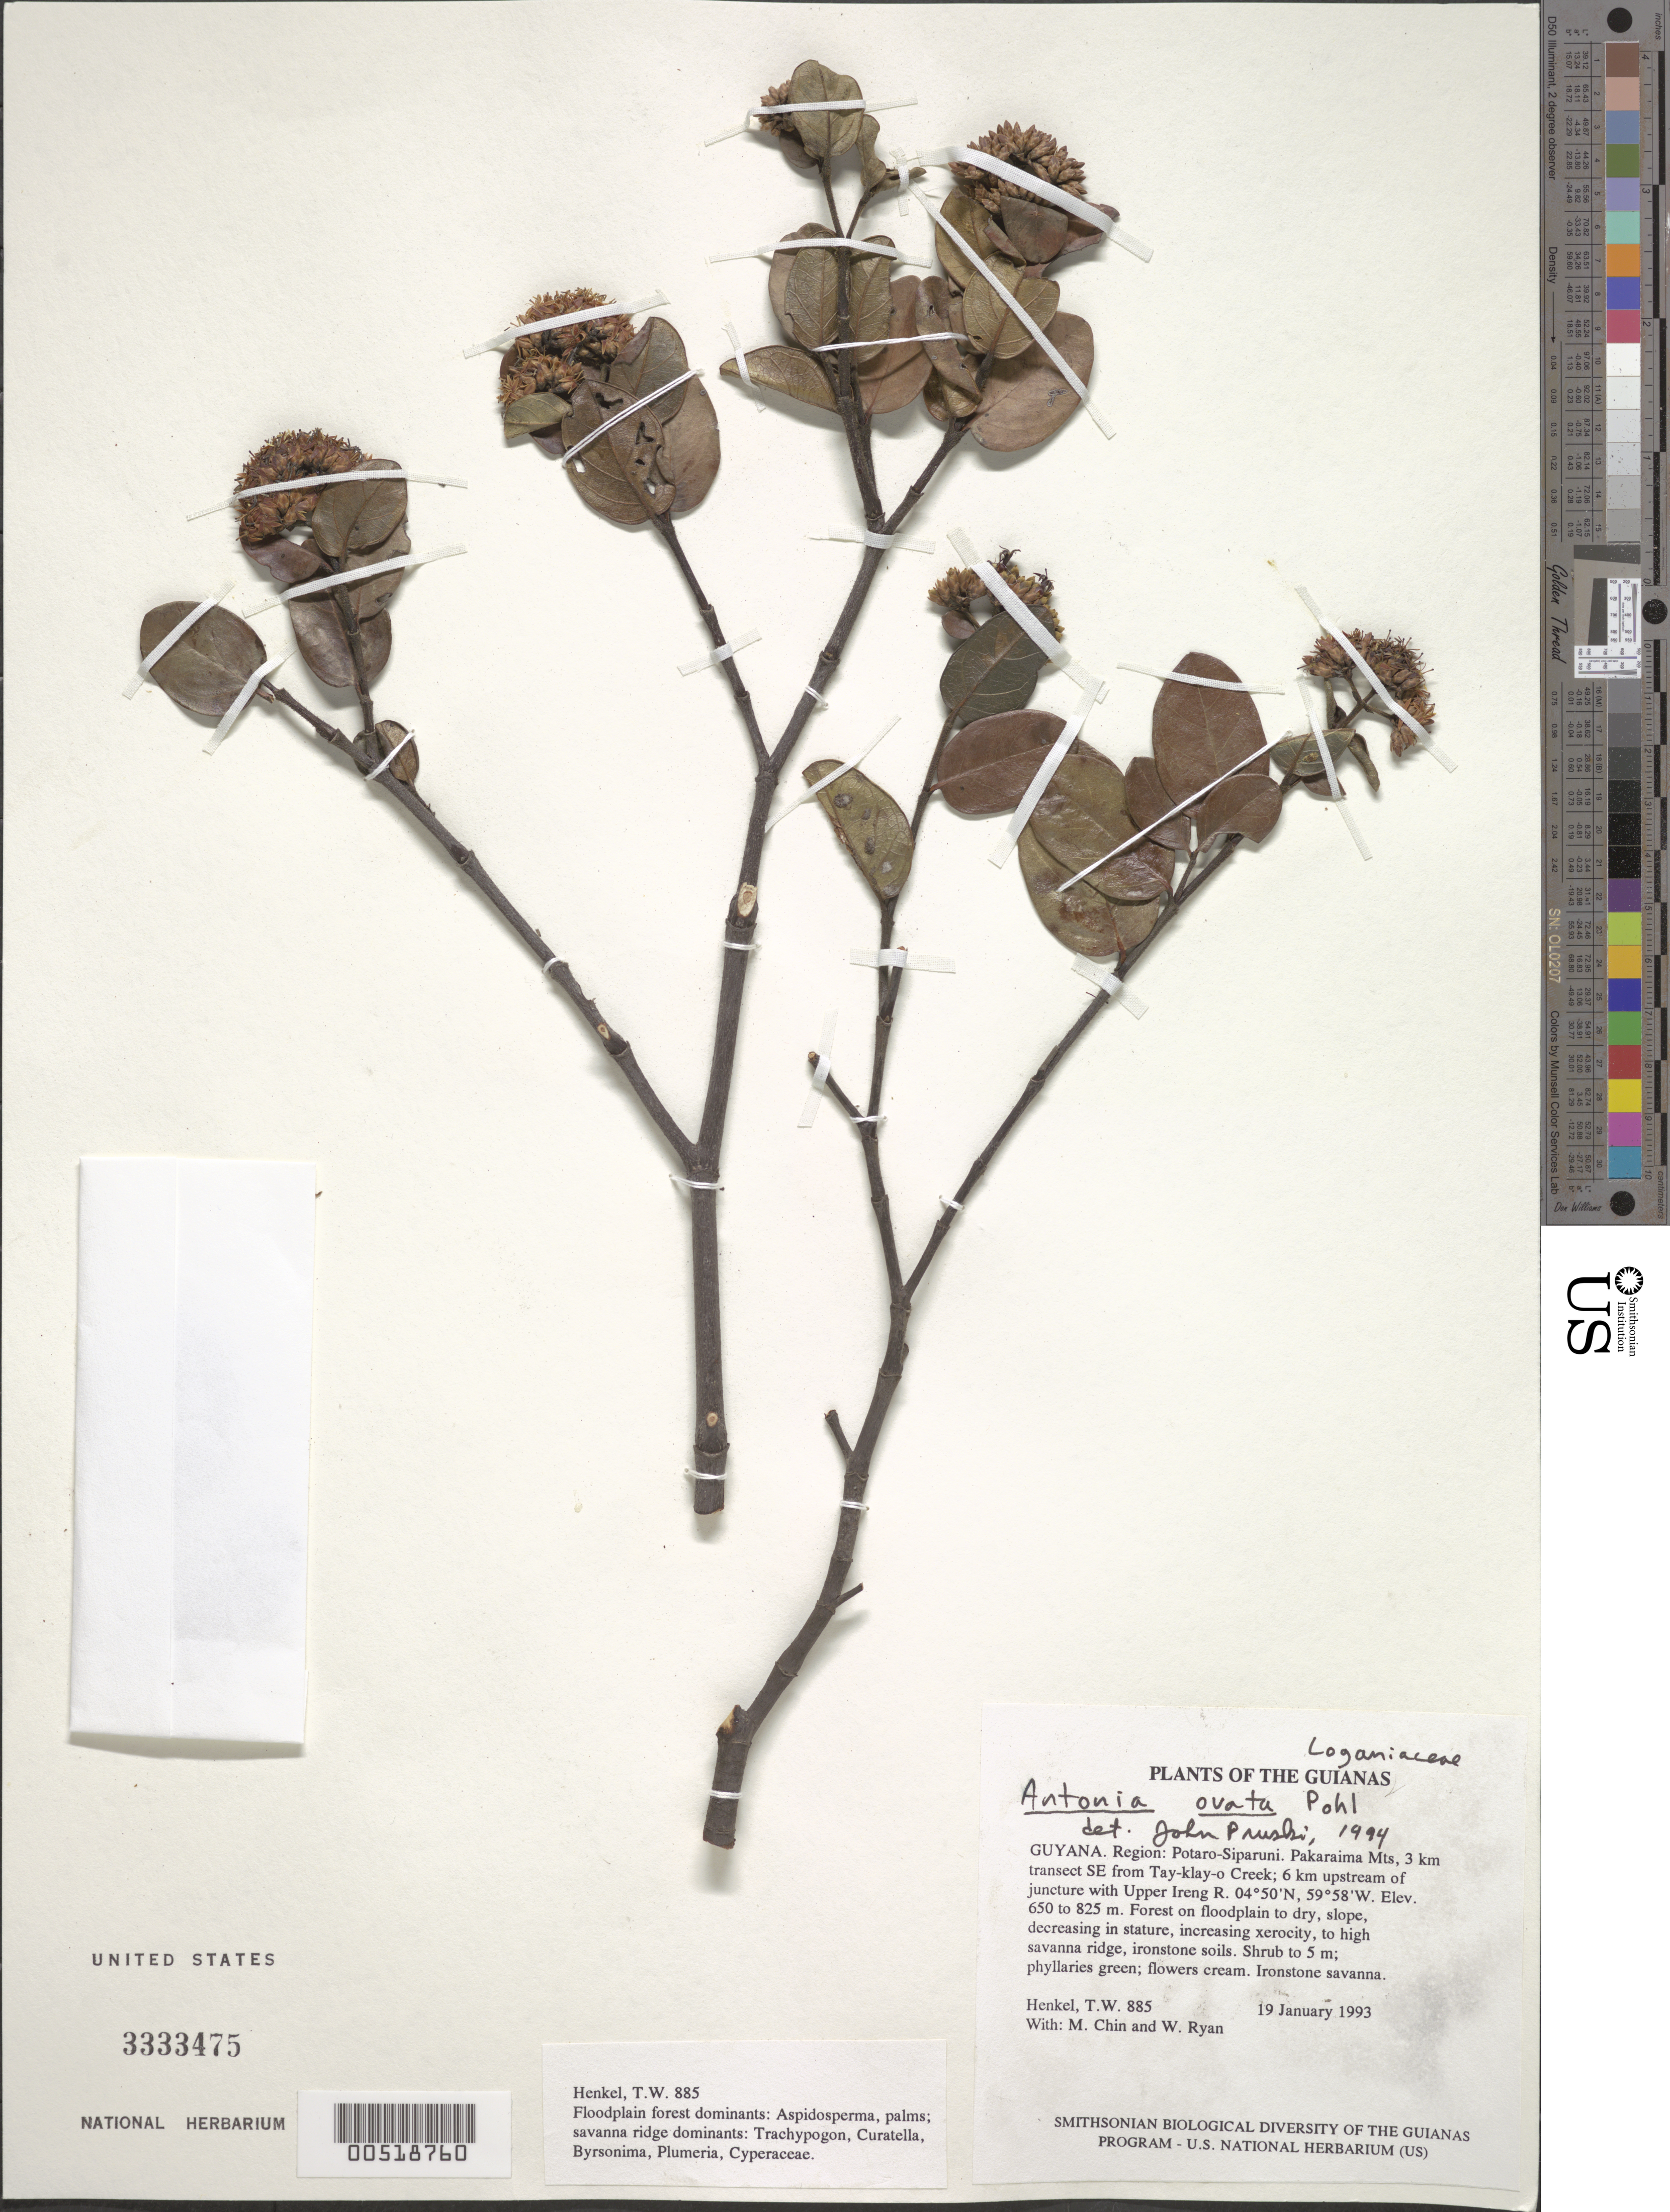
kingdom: Plantae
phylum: Tracheophyta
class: Magnoliopsida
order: Gentianales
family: Loganiaceae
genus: Antonia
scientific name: Antonia ovata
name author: Pohl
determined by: Pruski, J. F.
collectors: T. Henkel, M. Chin & W. Ryan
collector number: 885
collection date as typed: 19 January 1993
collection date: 1993-01-19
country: Guyana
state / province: Potaro-Siparuni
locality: Pakaraima Mts, 3 km transect SE from Tay-klay-o Creek; 6 km upstream of juncture with Upper Ireng R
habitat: Forest on floodplain to dry, slope, decreasing in stature, increasing xerocity, to high savanna ridge, ironstone soils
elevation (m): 650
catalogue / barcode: US 3333475